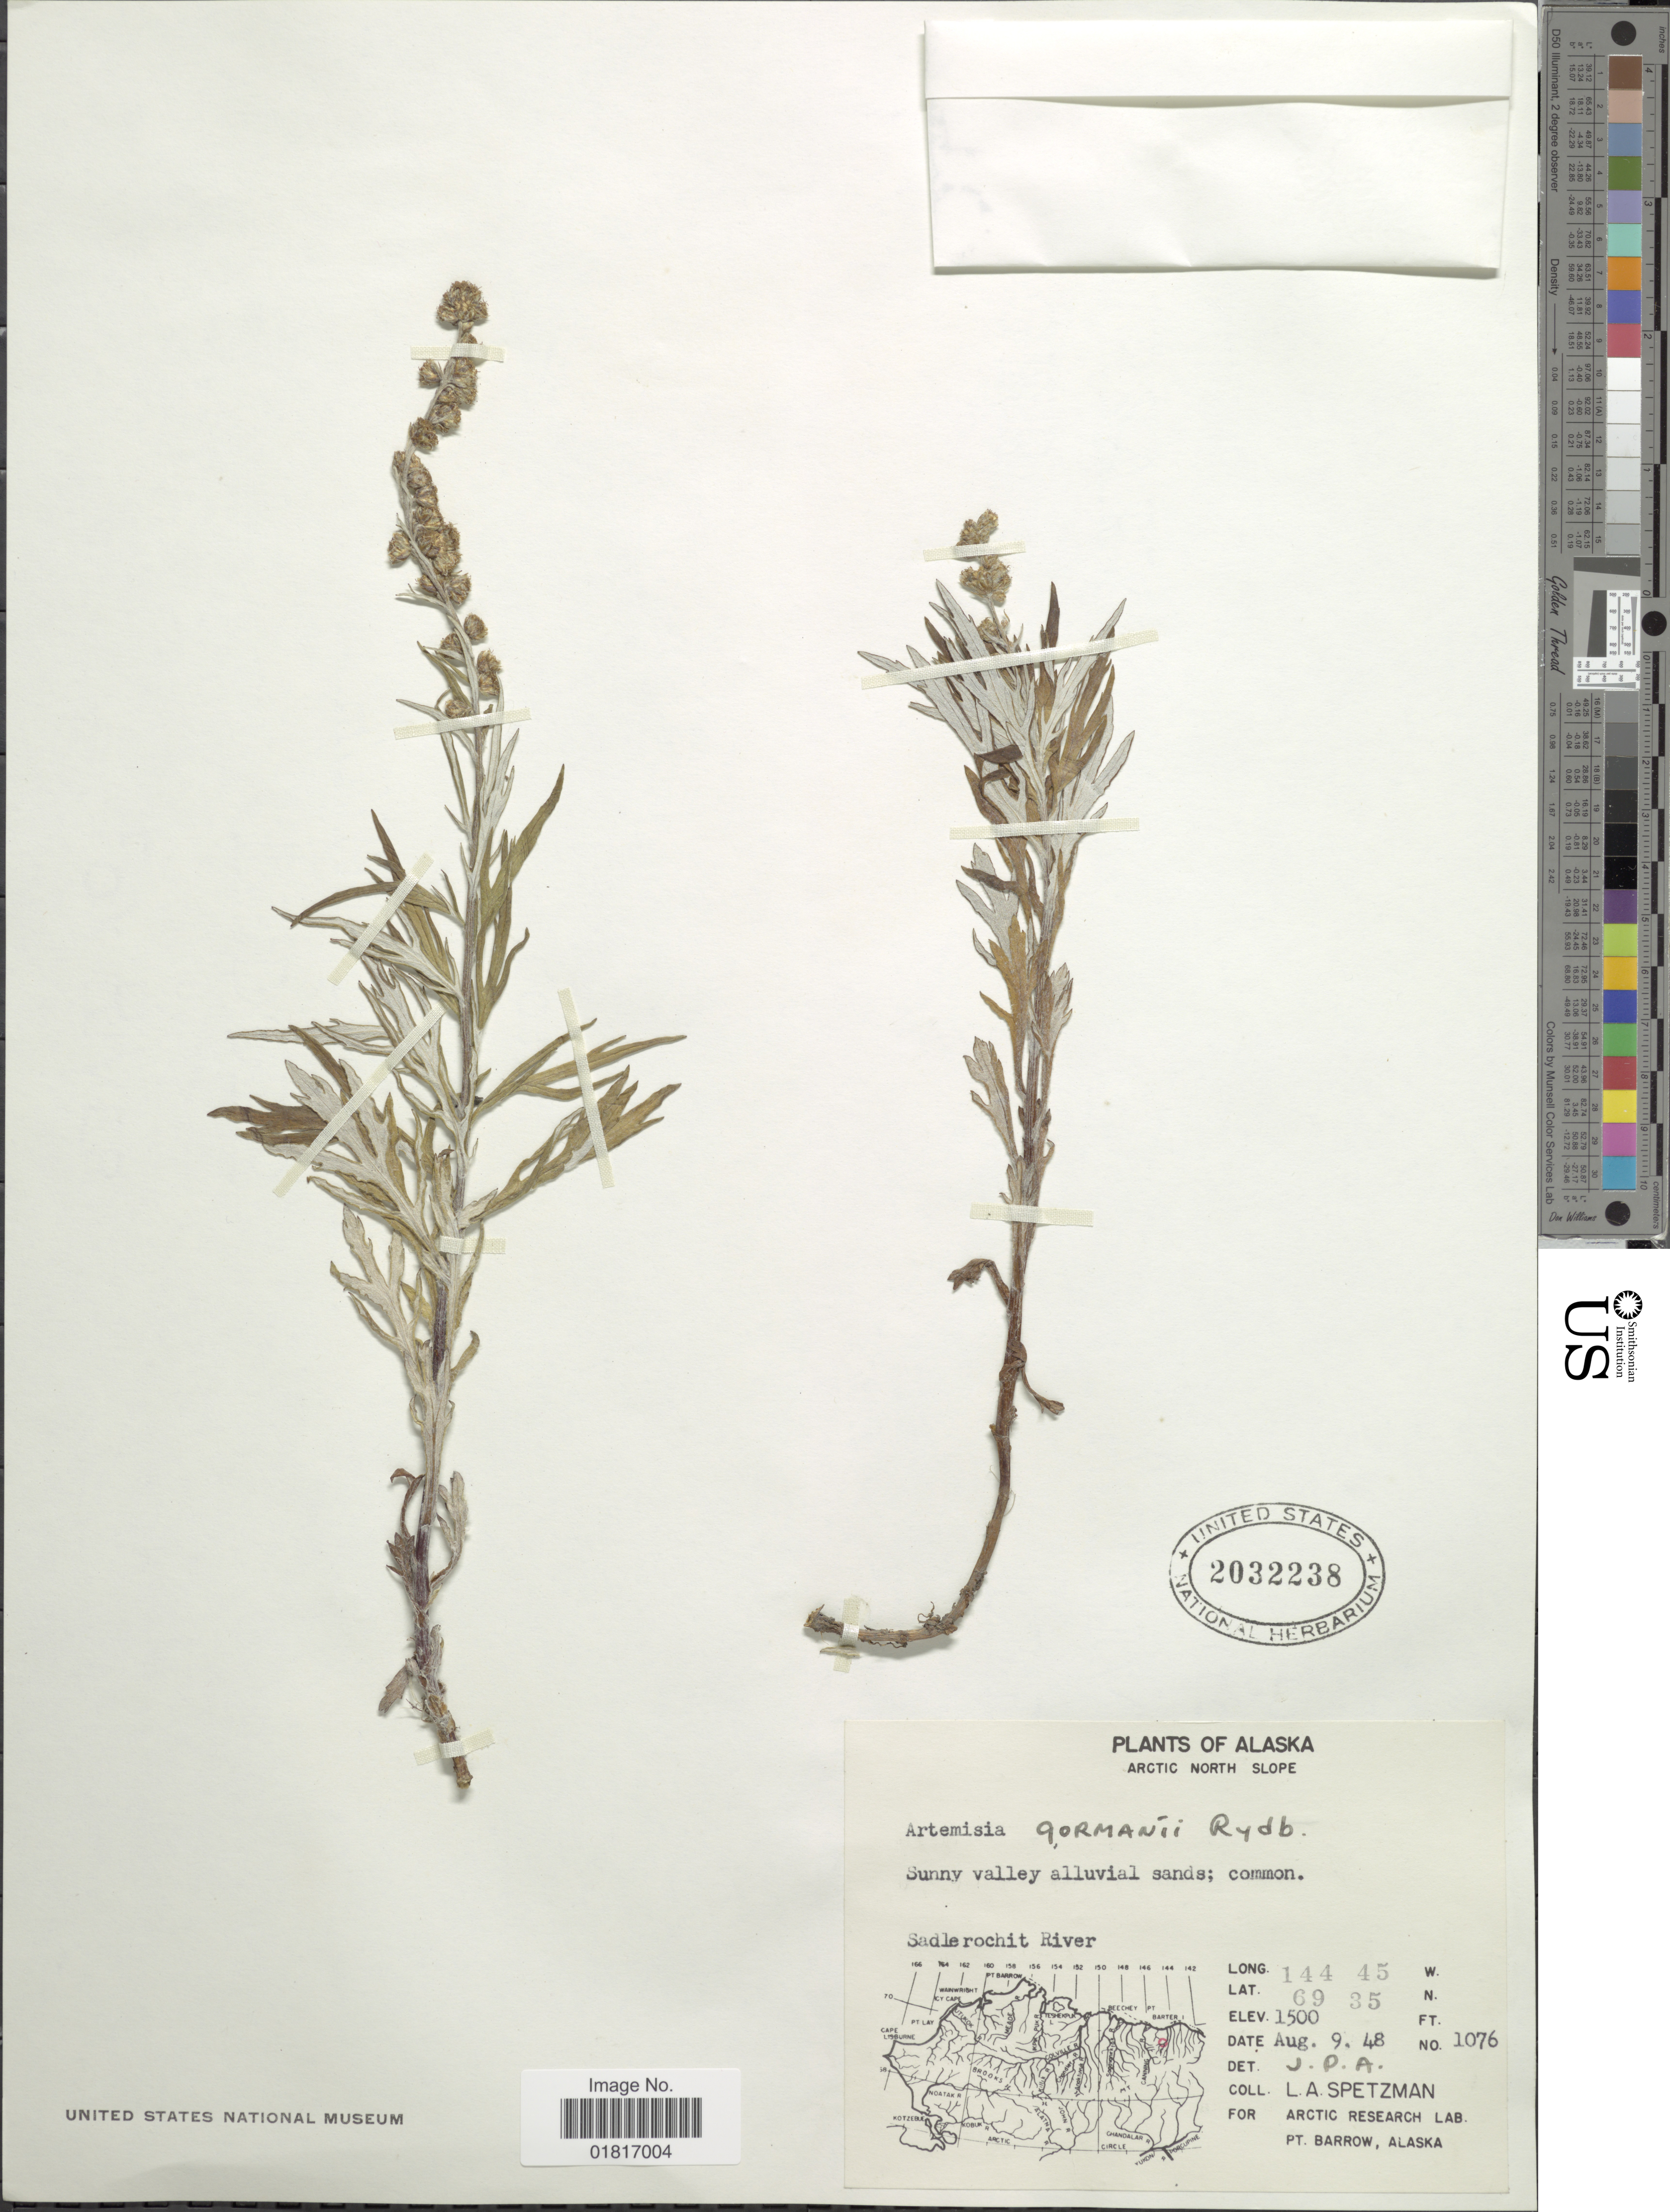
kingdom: Plantae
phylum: Tracheophyta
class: Magnoliopsida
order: Asterales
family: Asteraceae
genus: Artemisia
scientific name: Artemisia tilesii subsp. gormani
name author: (Rydb.) Hultén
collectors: L. Spetzman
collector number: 1076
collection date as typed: Transcribed d/m/y: 9/8/48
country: United States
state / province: Alaska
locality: Arctic North Slope, Sunny valley alluvial sands; common. Sadle rochit River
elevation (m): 457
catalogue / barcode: US 2032238